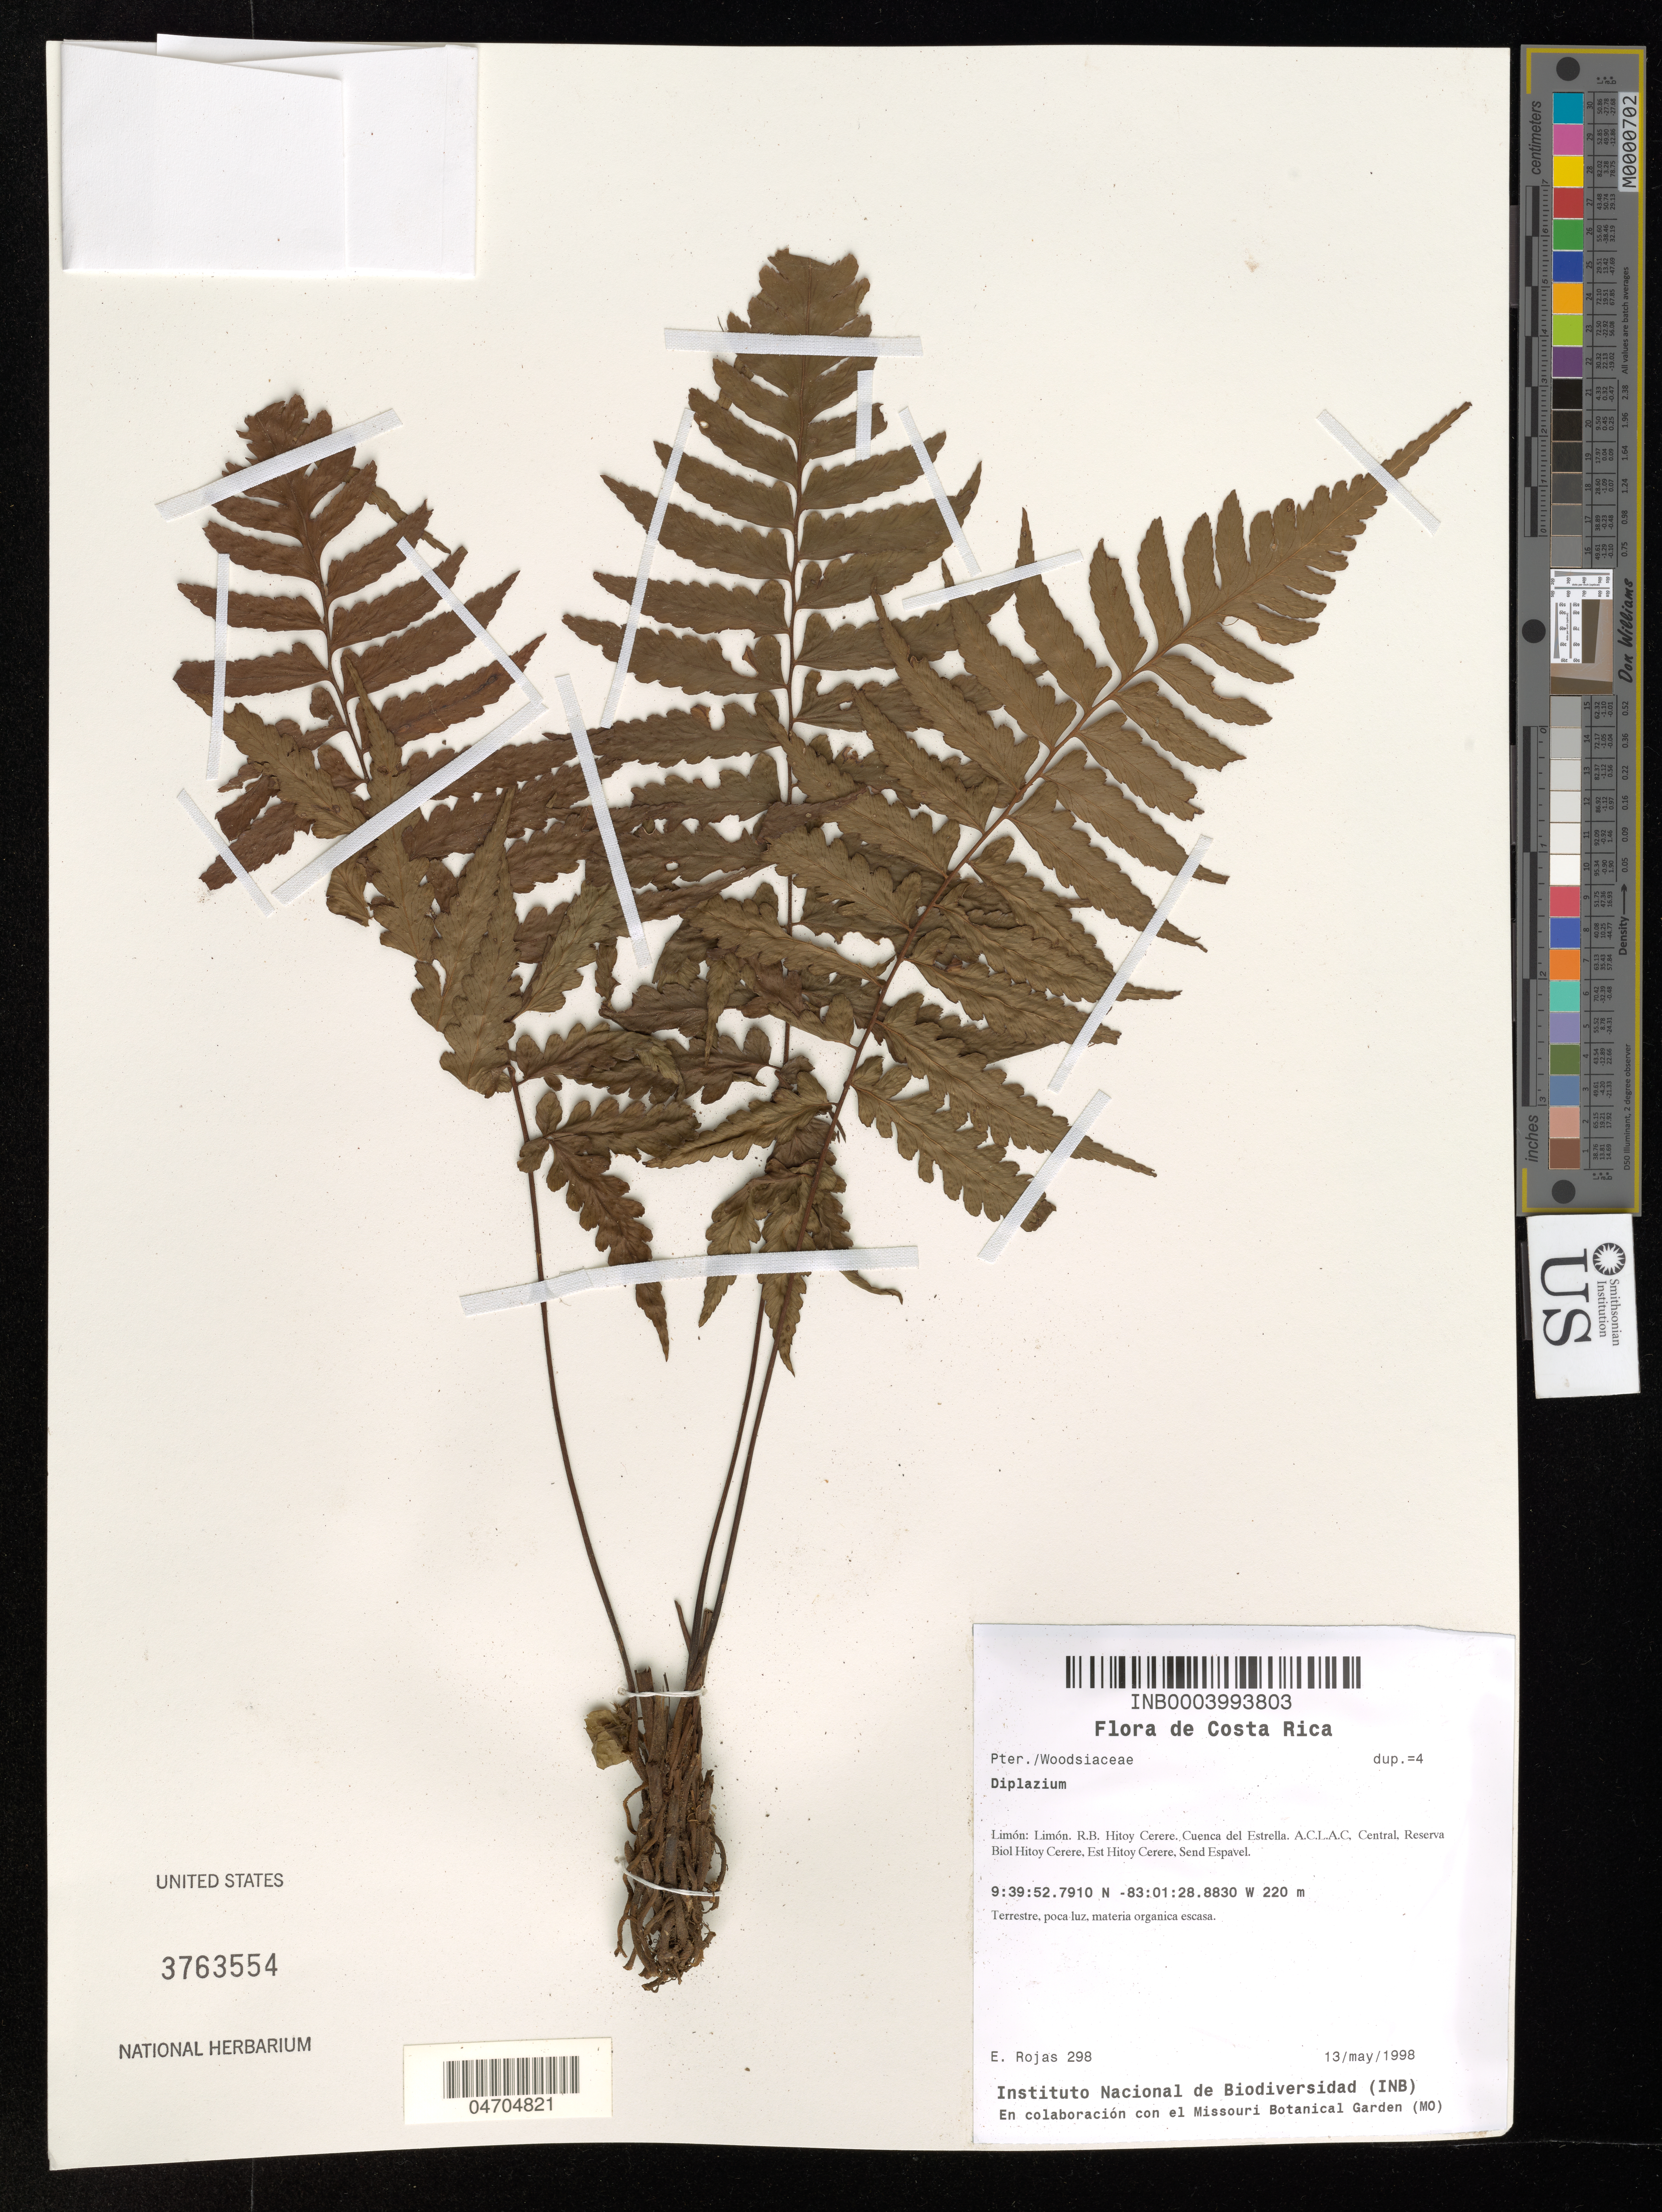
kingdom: Plantae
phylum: Tracheophyta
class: Polypodiopsida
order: Polypodiales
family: Athyriaceae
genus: Diplazium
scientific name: Diplazium sp.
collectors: E. Rojas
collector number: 298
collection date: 1998-05-13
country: Costa Rica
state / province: Limón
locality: Limón. R. B. Hitoy Cerere. Cuenca del Estrella. A.C.L.A.C. Central, Reserva Biol Hitoy Cerere, Est Hitoy Cerere, Send Espavel.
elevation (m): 220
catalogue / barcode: US 3763554